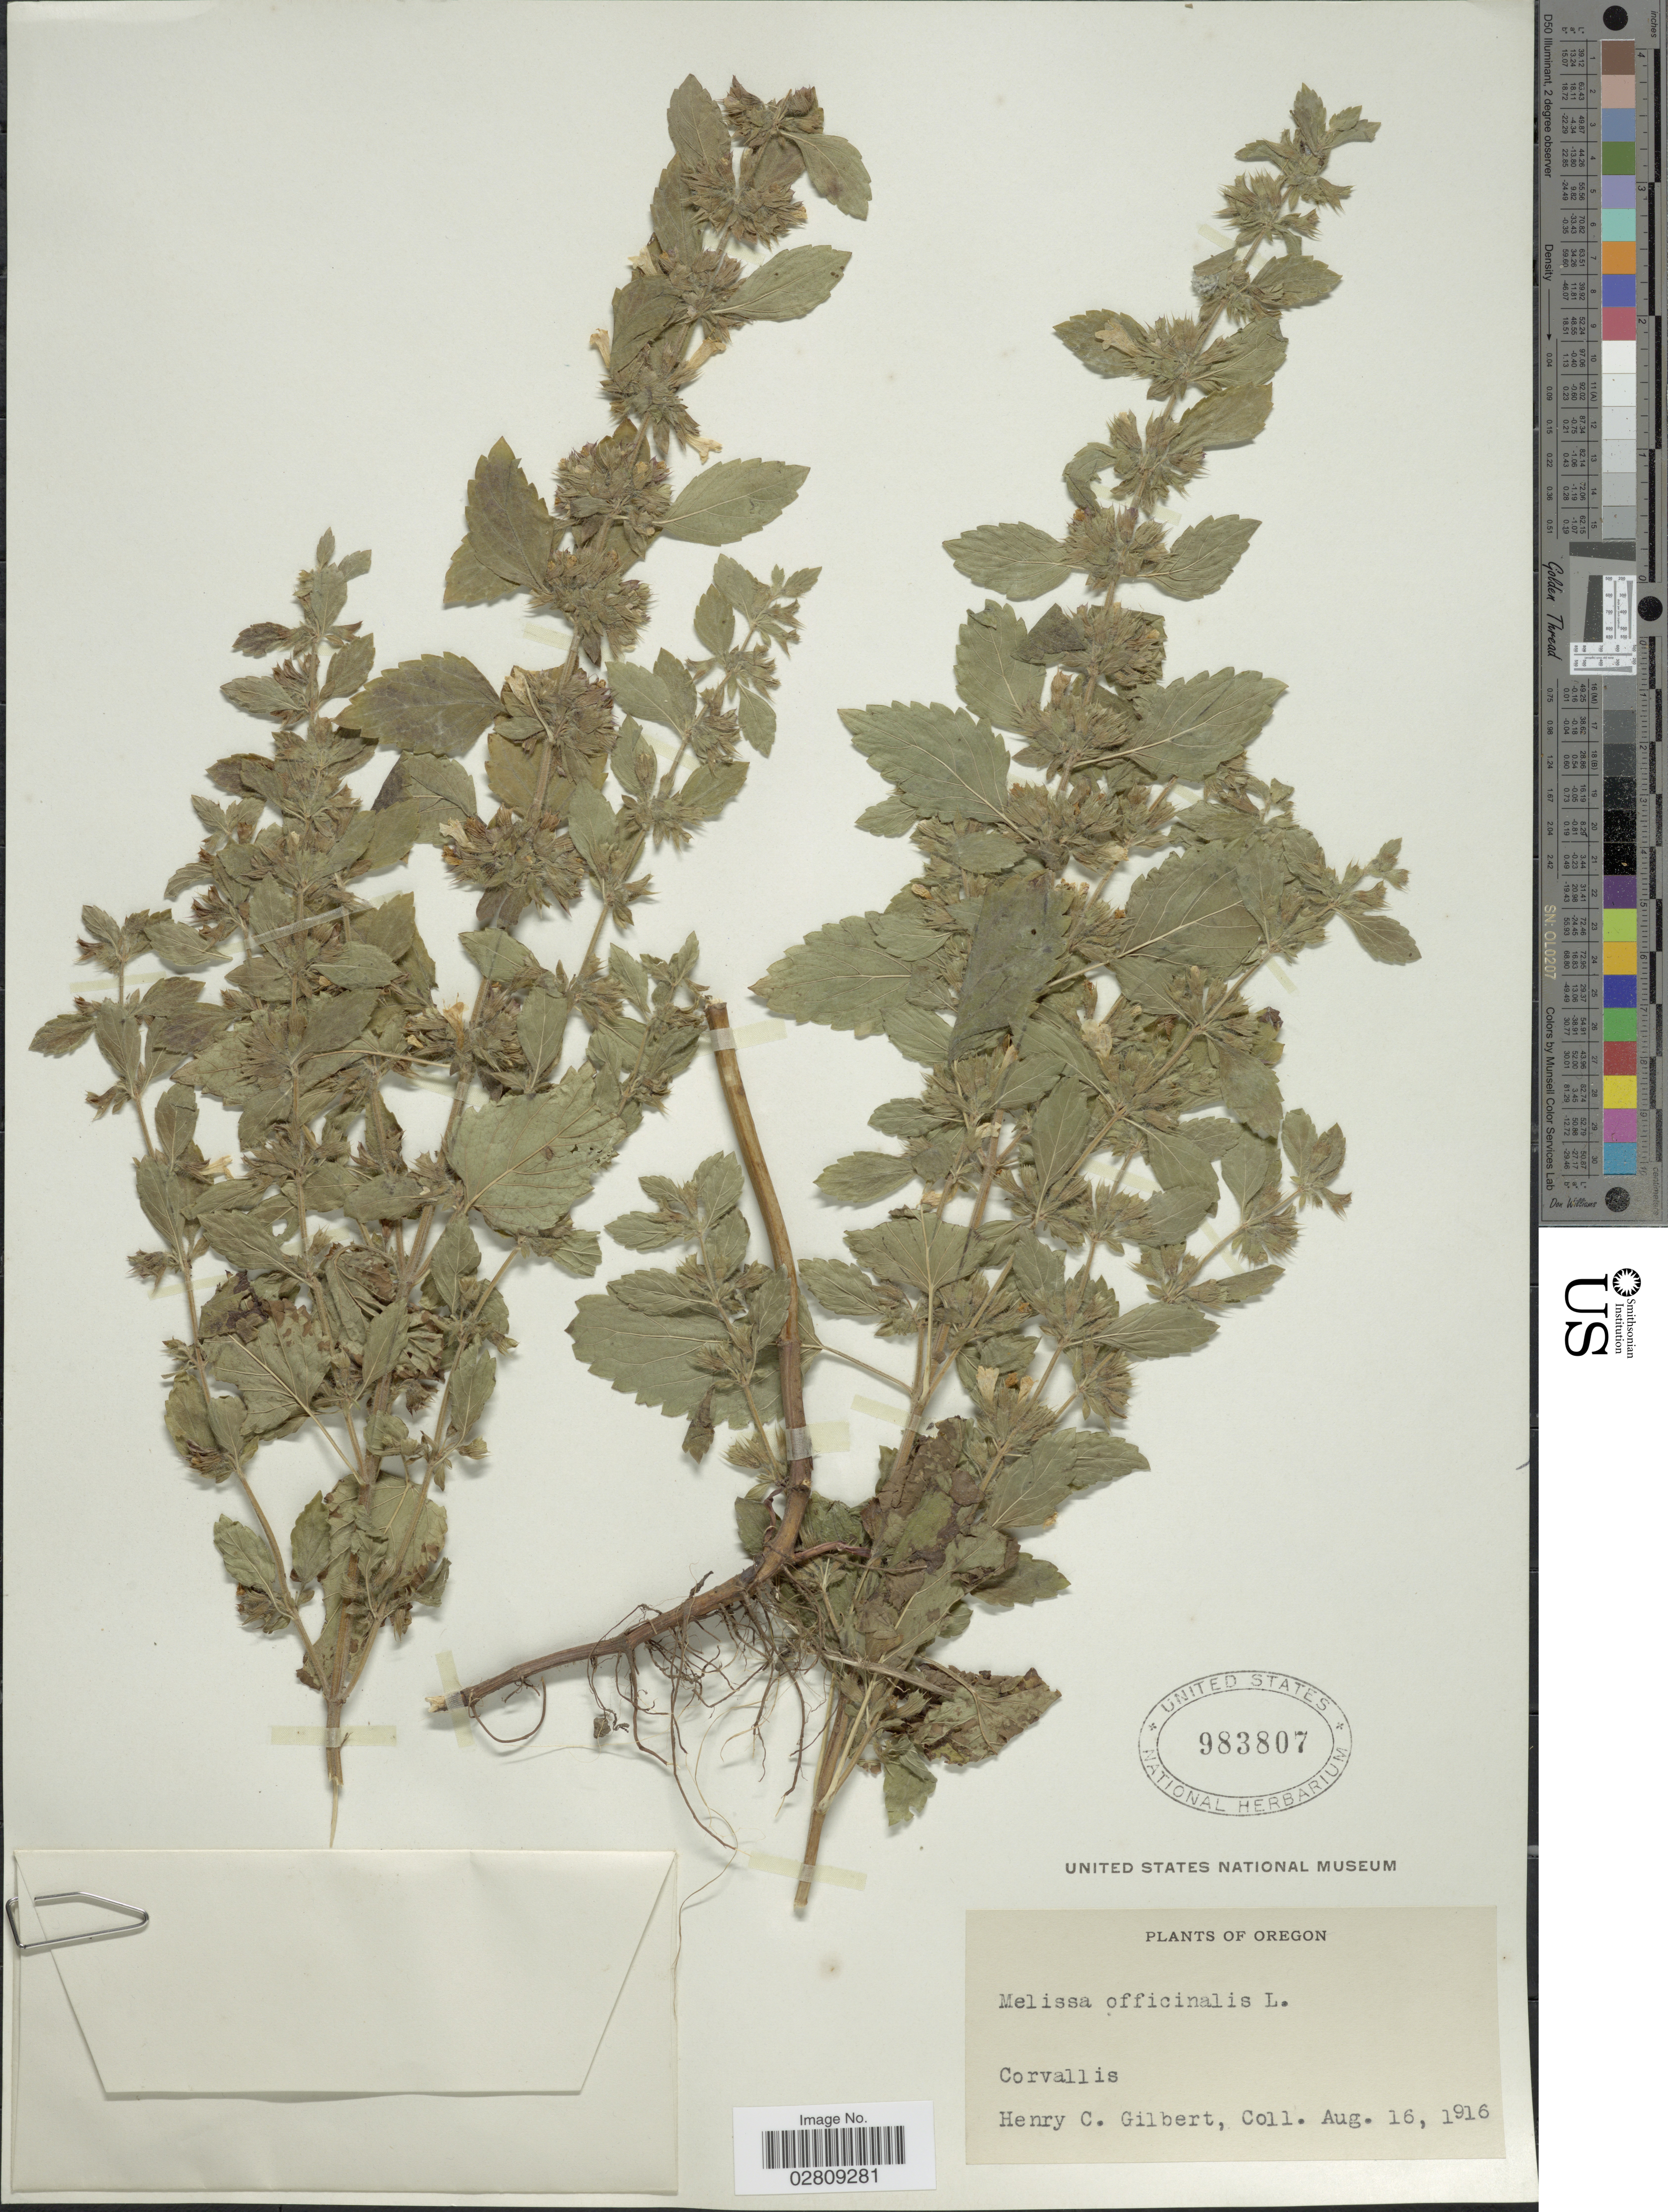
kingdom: Plantae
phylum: Tracheophyta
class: Magnoliopsida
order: Lamiales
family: Lamiaceae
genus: Melissa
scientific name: Melissa officinalis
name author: L.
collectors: H. Gilbert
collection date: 1916-08-16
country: United States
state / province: Oregon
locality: Corvallis.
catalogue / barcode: US 983807